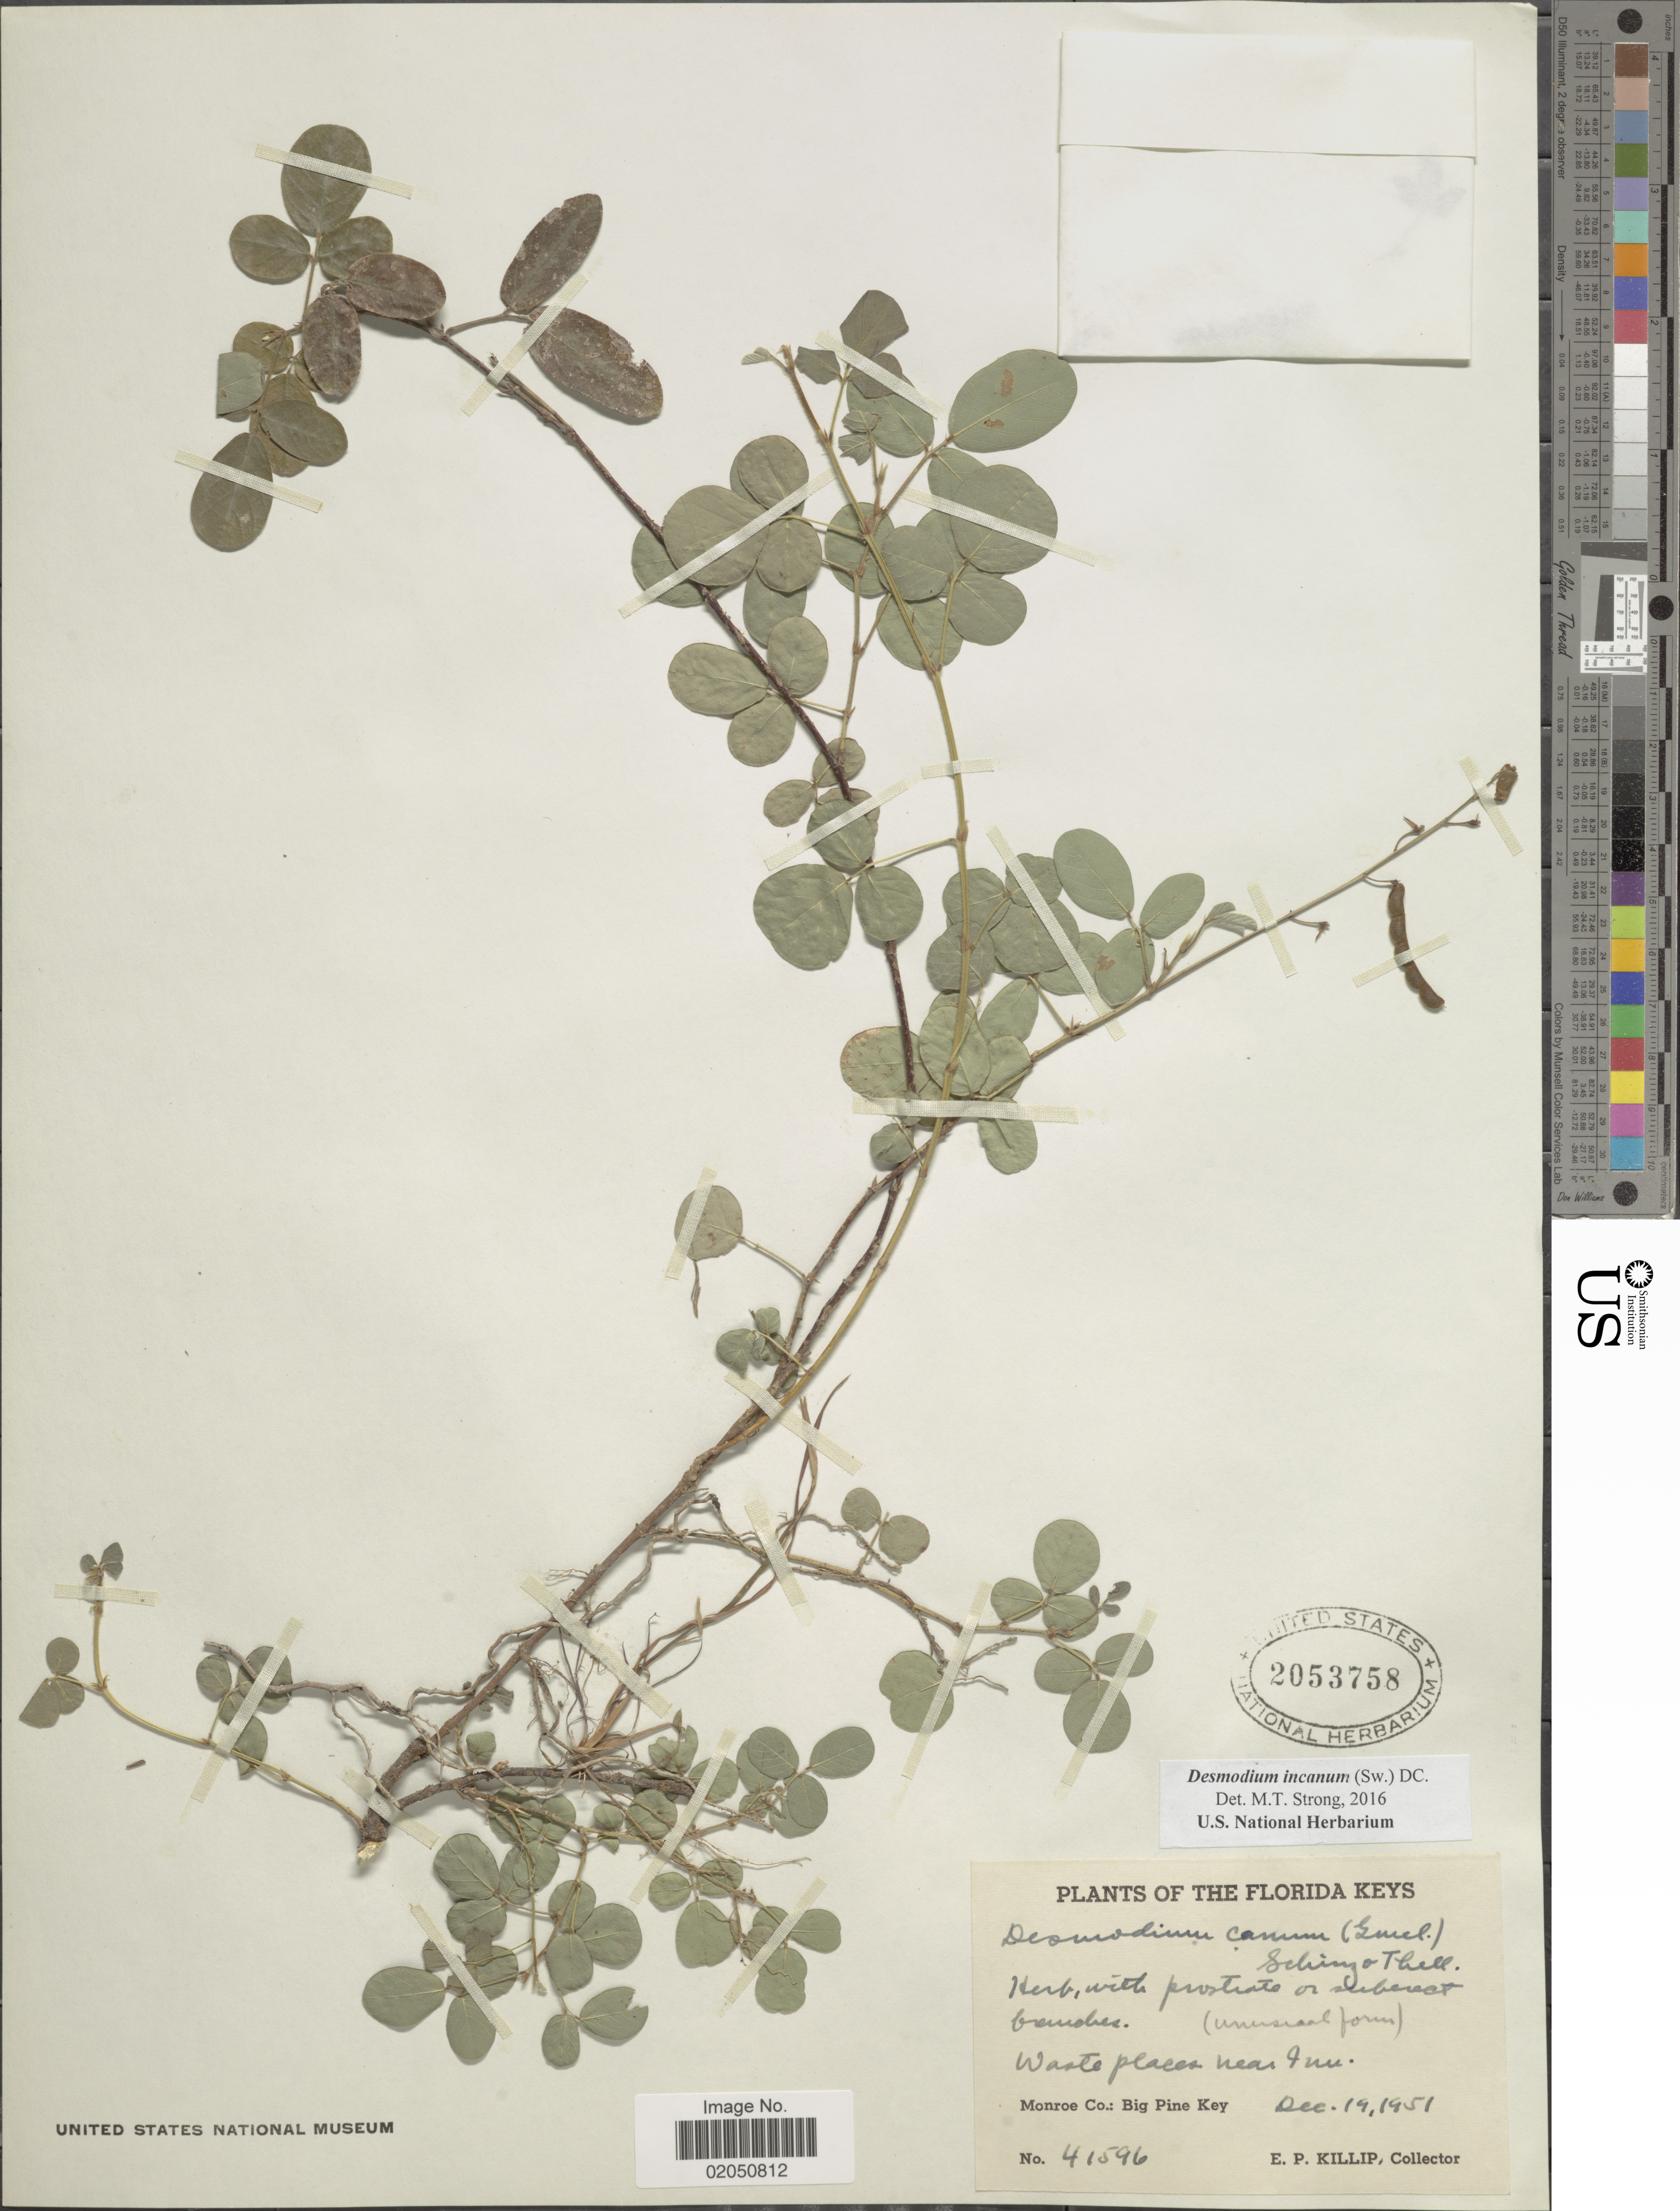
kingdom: Plantae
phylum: Tracheophyta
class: Magnoliopsida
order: Fabales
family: Fabaceae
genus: Desmodium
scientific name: Desmodium incanum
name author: (Sw.) DC.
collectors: E. P. Killip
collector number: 41596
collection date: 1951-12-19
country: United States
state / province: Florida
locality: The Florida Keys, Waste places near Inn, Monroe Co: Big Pine Key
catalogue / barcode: US 2053758